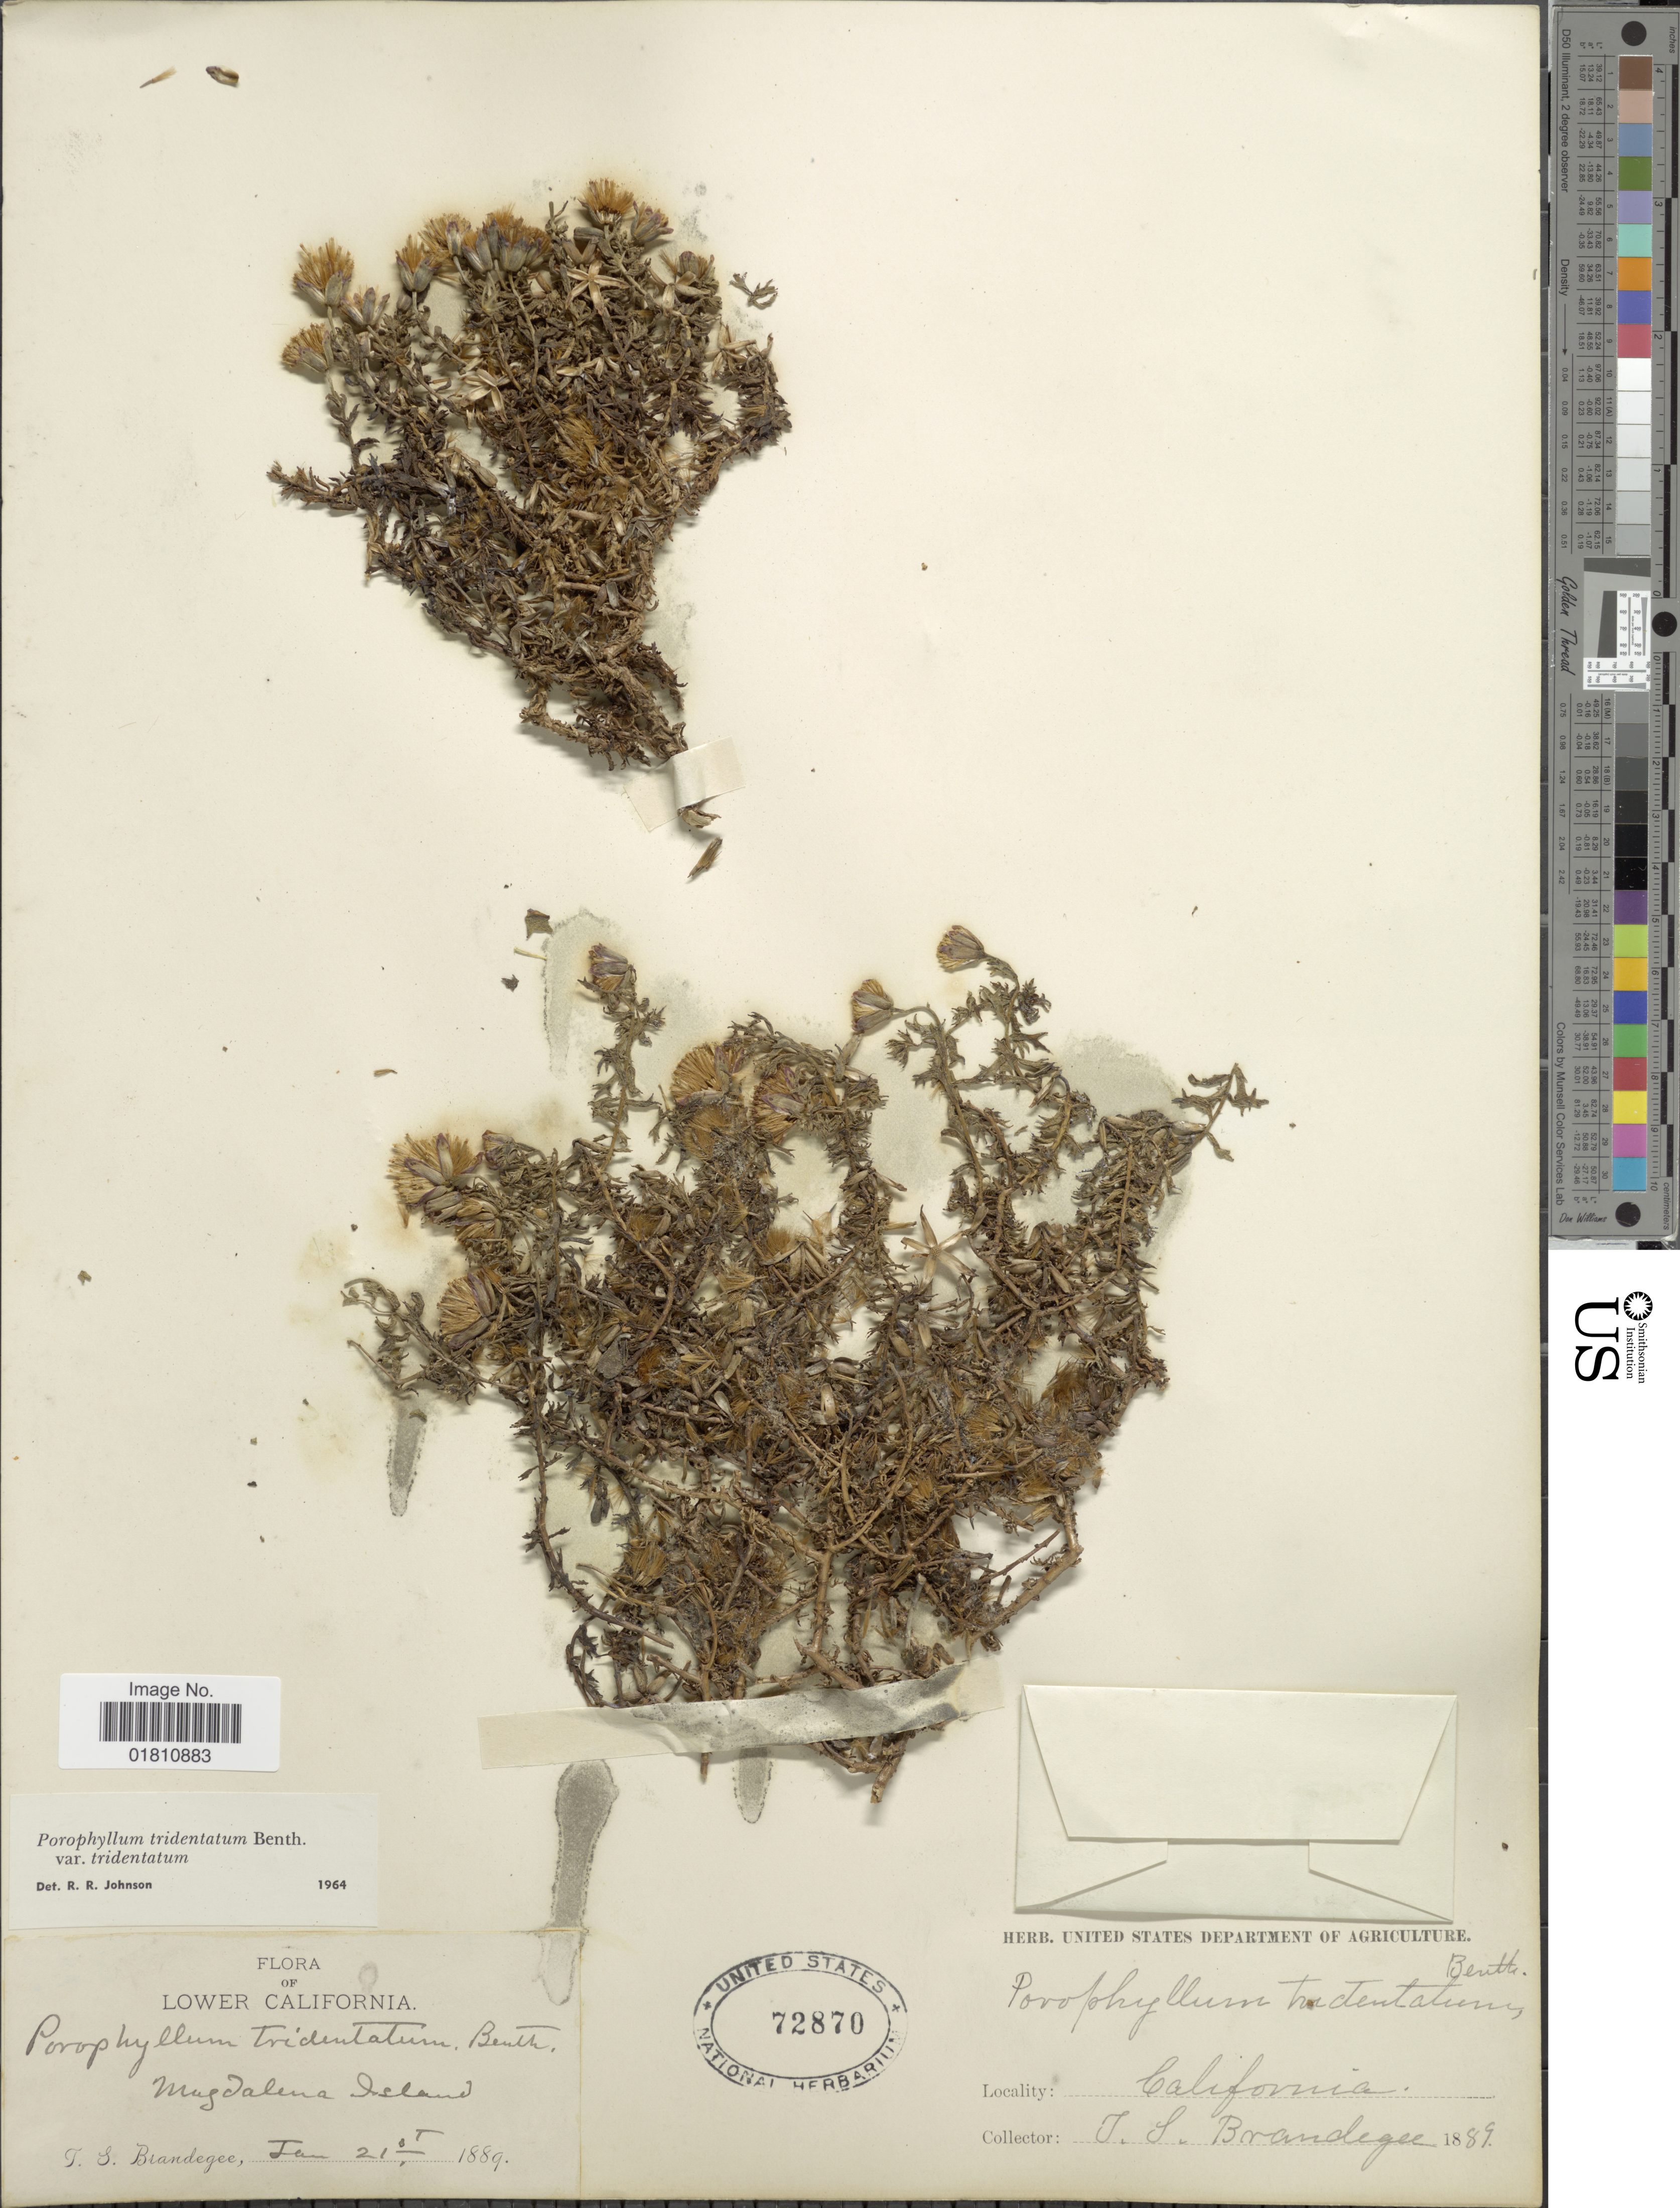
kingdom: Plantae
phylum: Tracheophyta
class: Magnoliopsida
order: Asterales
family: Asteraceae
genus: Bajacalia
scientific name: Bajacalia tridentata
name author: (Benth.) Loockerman et al.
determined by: Anzuinelli, M.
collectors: T. S. Brandegee (herbarium)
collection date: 1889-01-21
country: Mexico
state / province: Baja California Sur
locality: Lower California, Magdalena Island.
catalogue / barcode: US 72870